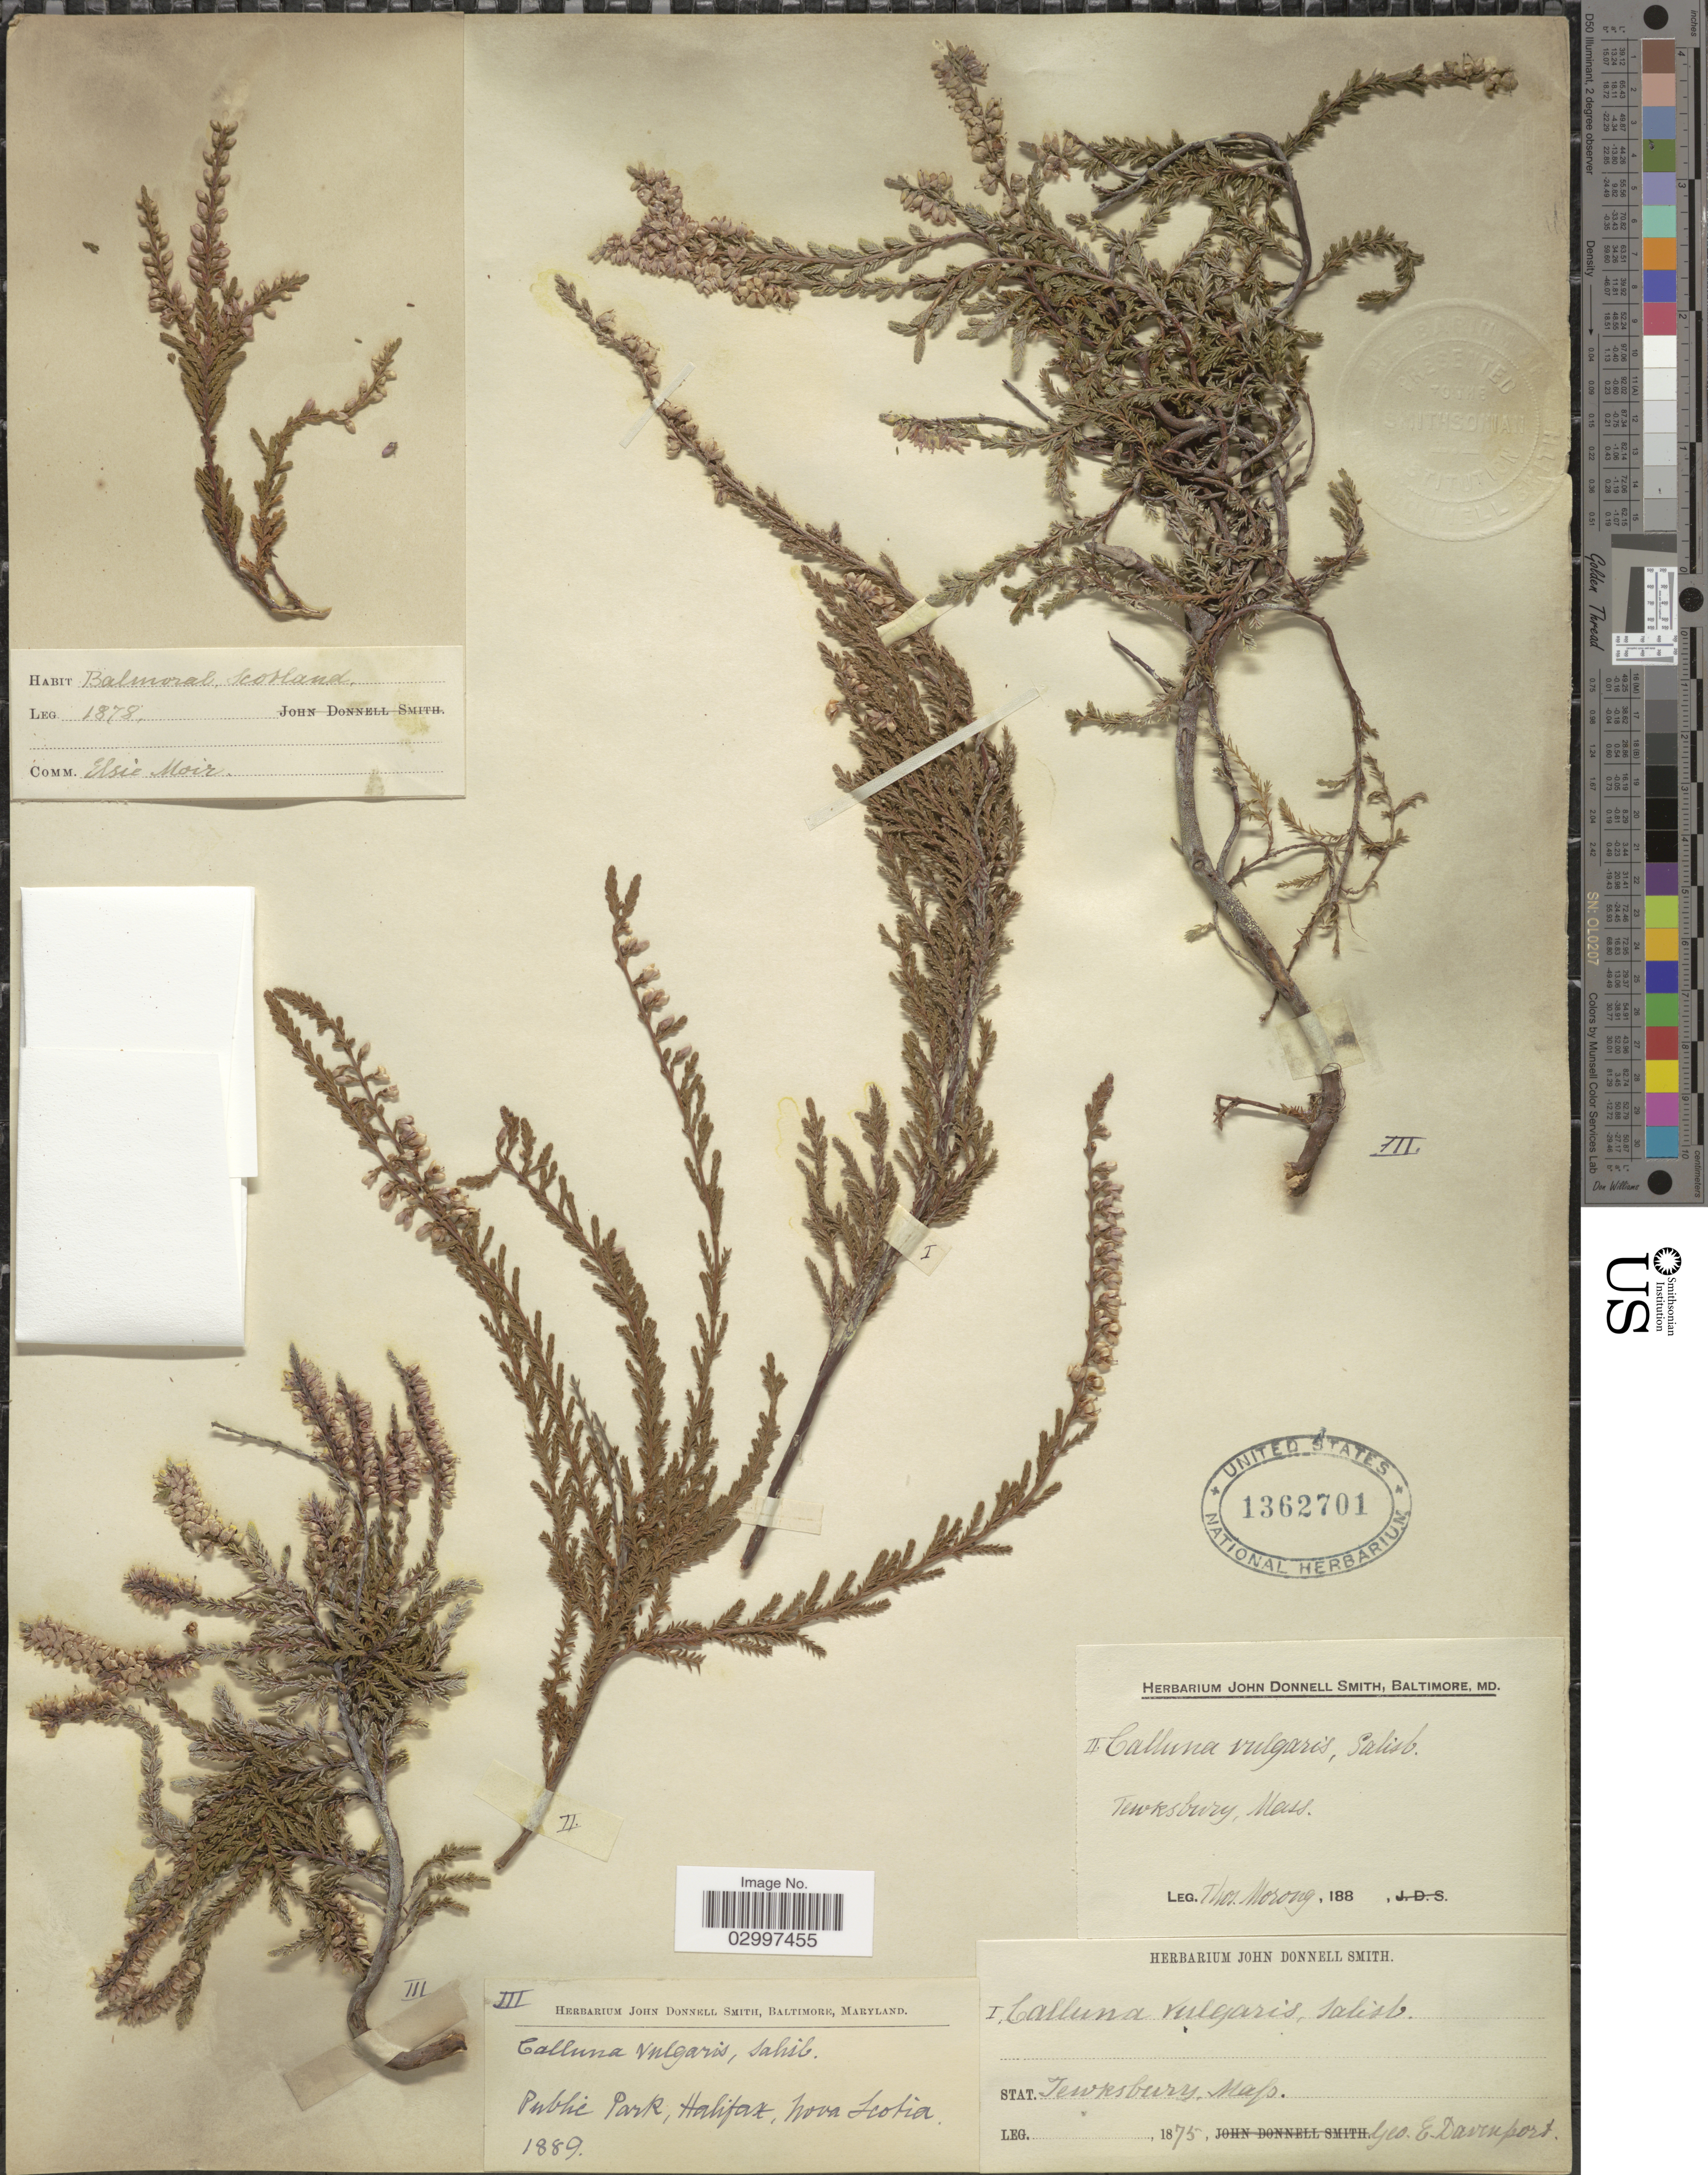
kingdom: Plantae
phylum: Tracheophyta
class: Magnoliopsida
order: Ericales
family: Ericaceae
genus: Calluna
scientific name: Calluna vulgaris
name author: (L.) Hull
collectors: ex herb. T. Morong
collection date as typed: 188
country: United States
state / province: Massachusetts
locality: Tewksbury.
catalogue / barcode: US 1362701